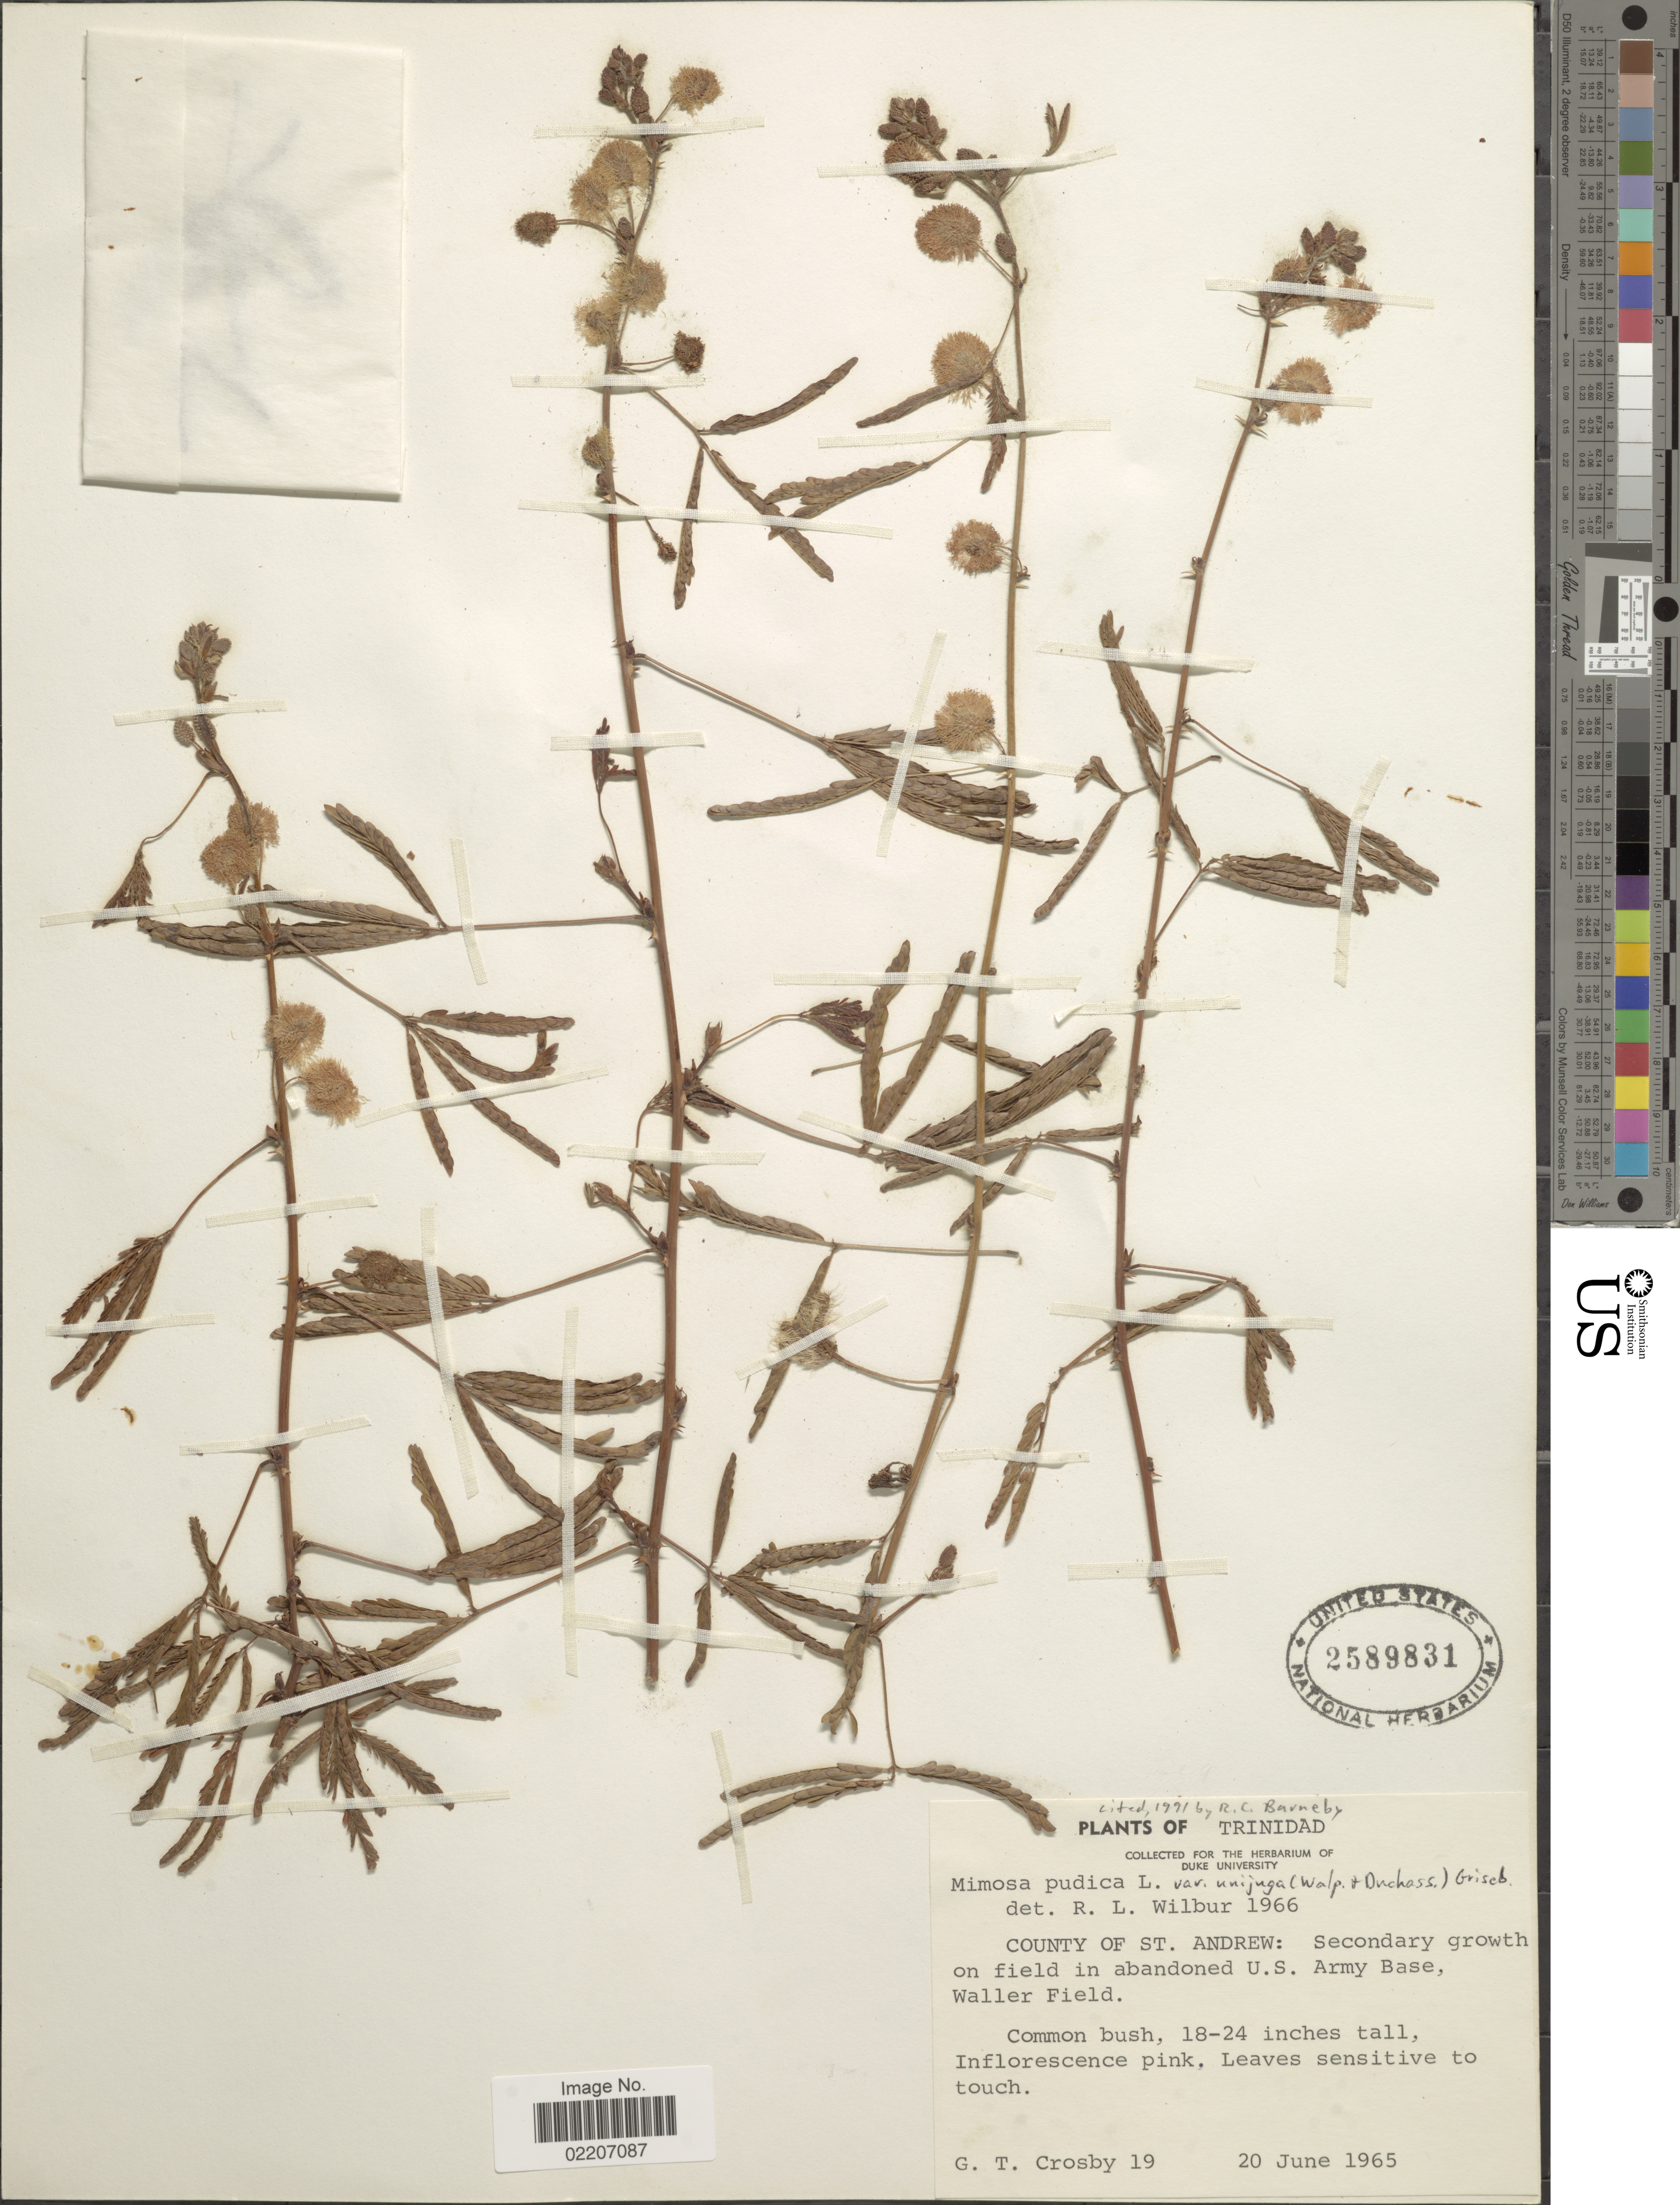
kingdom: Plantae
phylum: Tracheophyta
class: Magnoliopsida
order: Fabales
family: Fabaceae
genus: Mimosa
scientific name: Mimosa pudica var. unijuga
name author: (Walp. & Duchass.) Griseb.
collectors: G. T. Crosby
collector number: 19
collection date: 1965-06-20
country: Trinidad and Tobago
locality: Trinidad, County of St. Andrew, Secondary growth on field in abandoned U.S. Army Base, Waller Field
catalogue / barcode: US 2589831